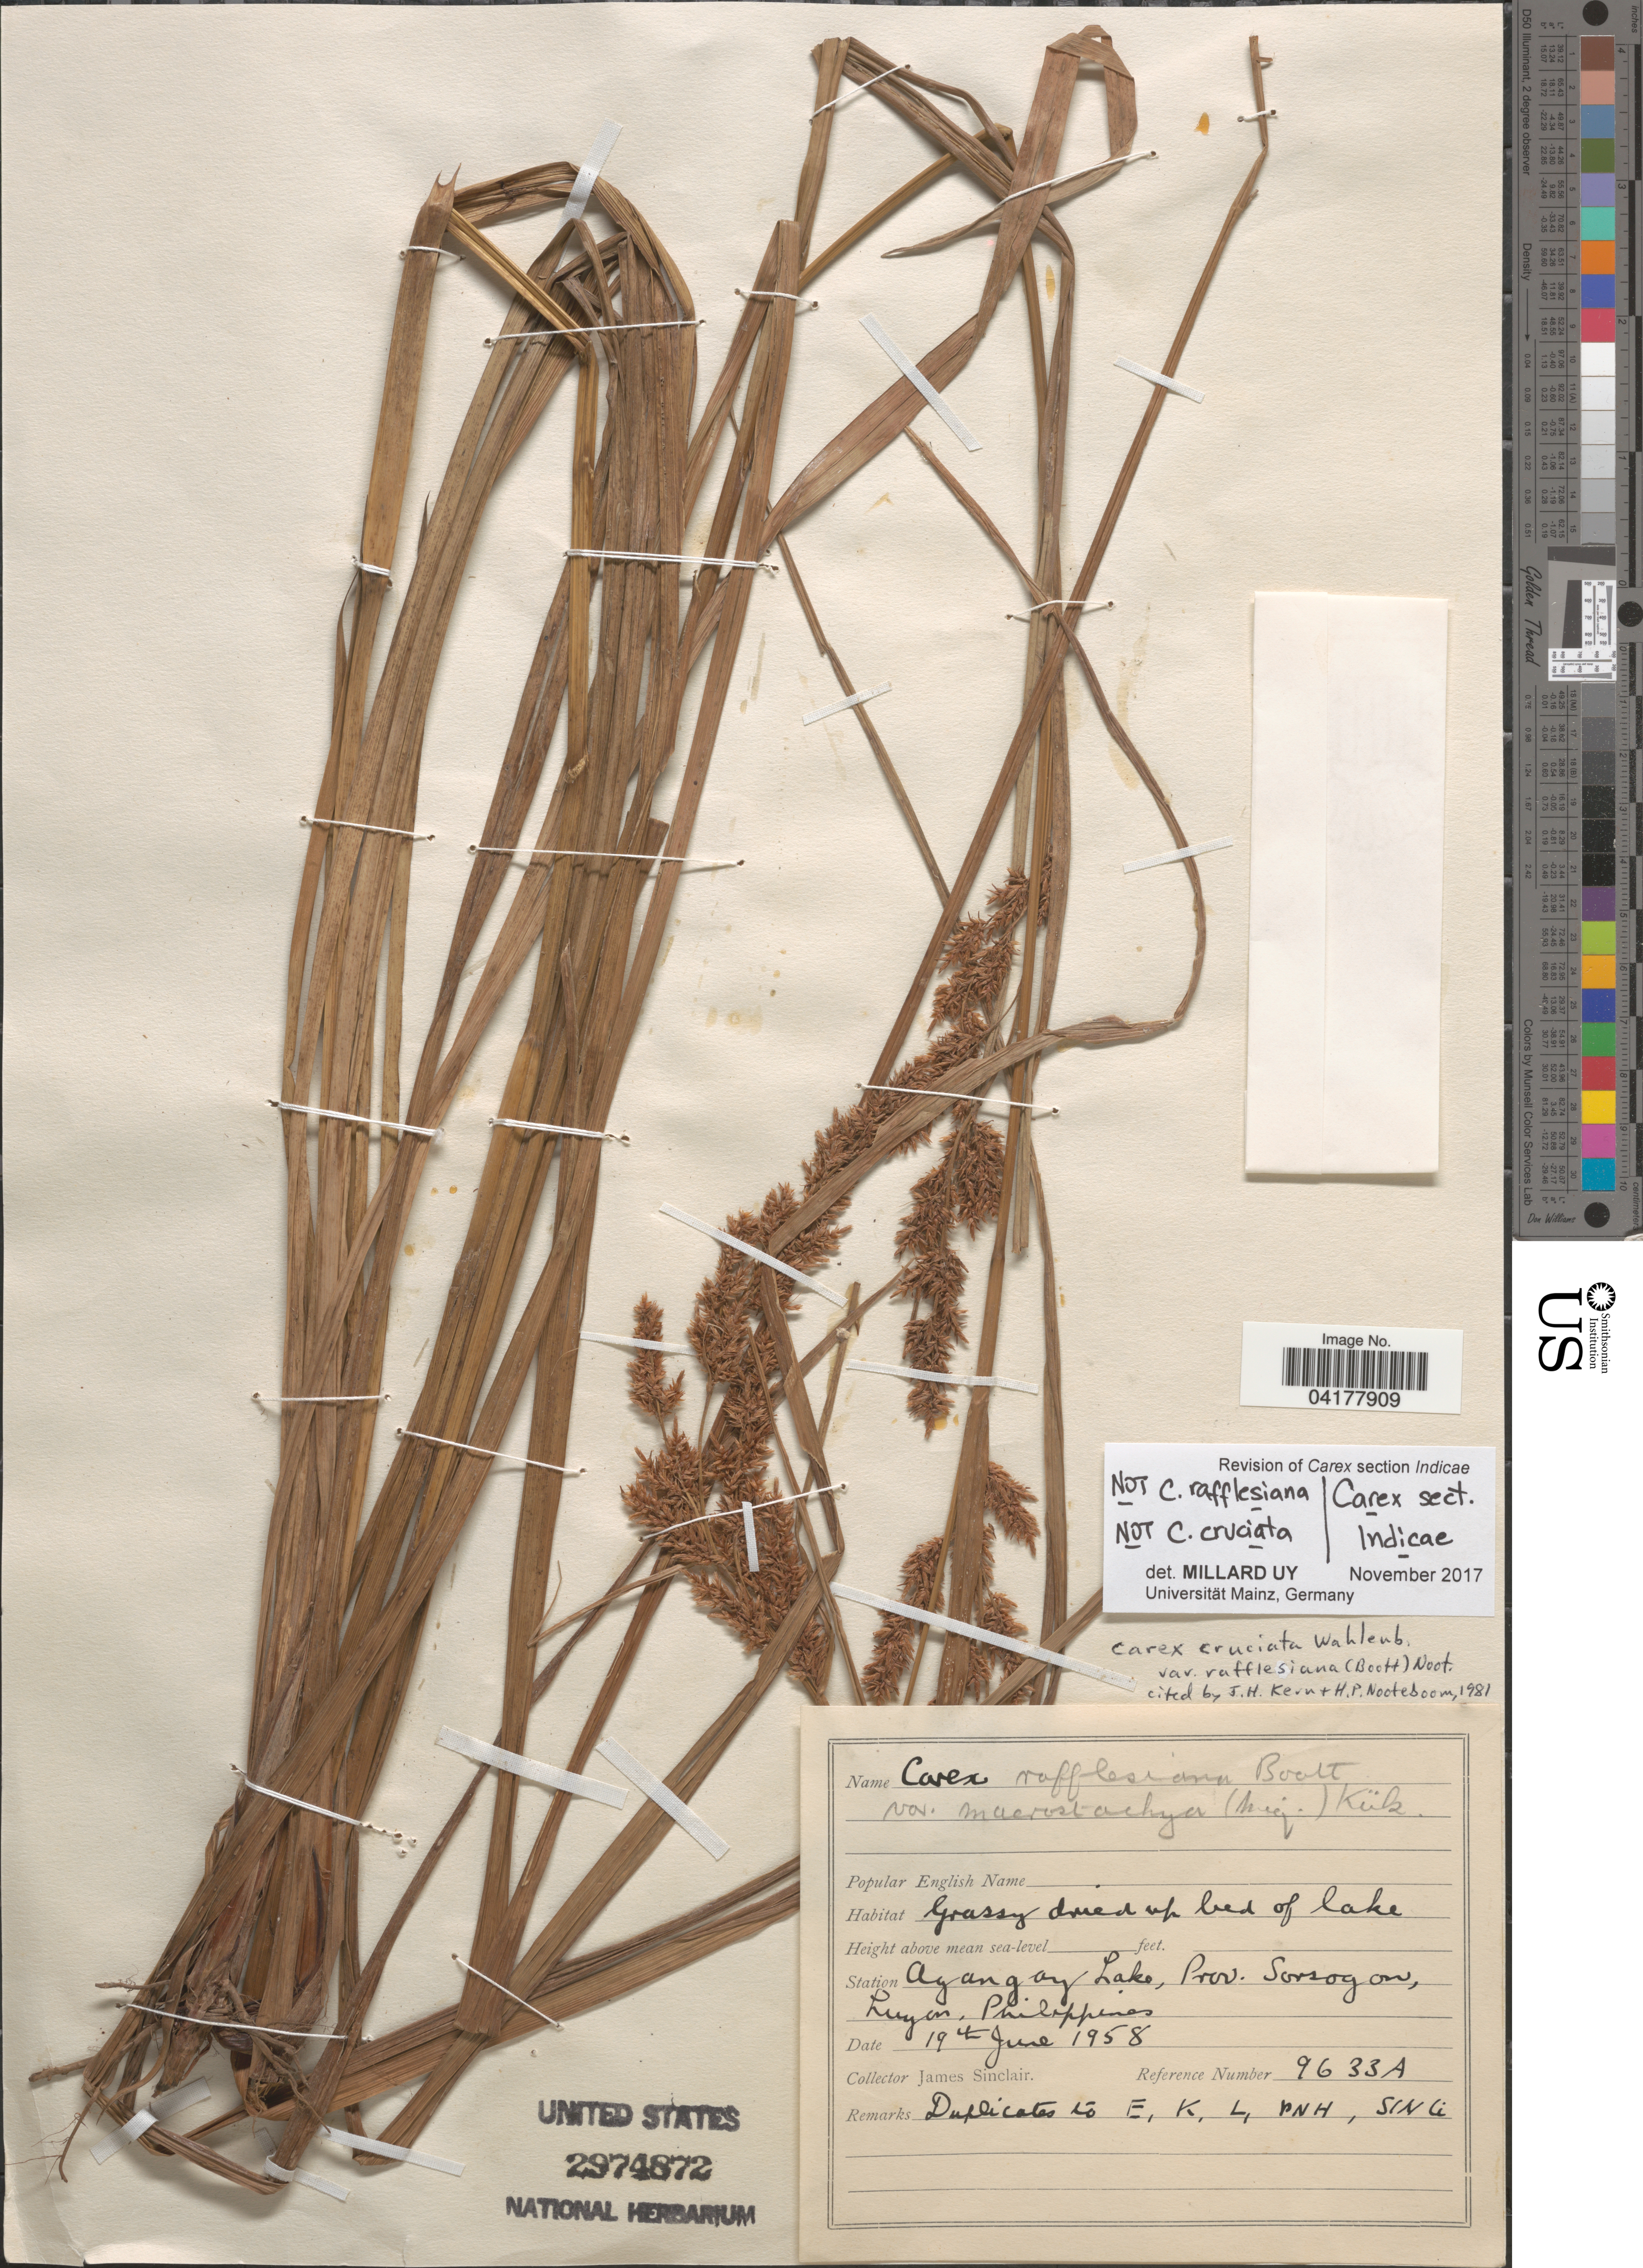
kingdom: Plantae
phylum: Tracheophyta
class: Liliopsida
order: Poales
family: Cyperaceae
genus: Carex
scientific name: Carex sp.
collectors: J. Sinclair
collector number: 9633A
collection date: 1958-06-19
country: Philippines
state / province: Bicol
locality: Station Agangay Lake, Prov. Sorsogon, Luzon.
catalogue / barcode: US 2974872